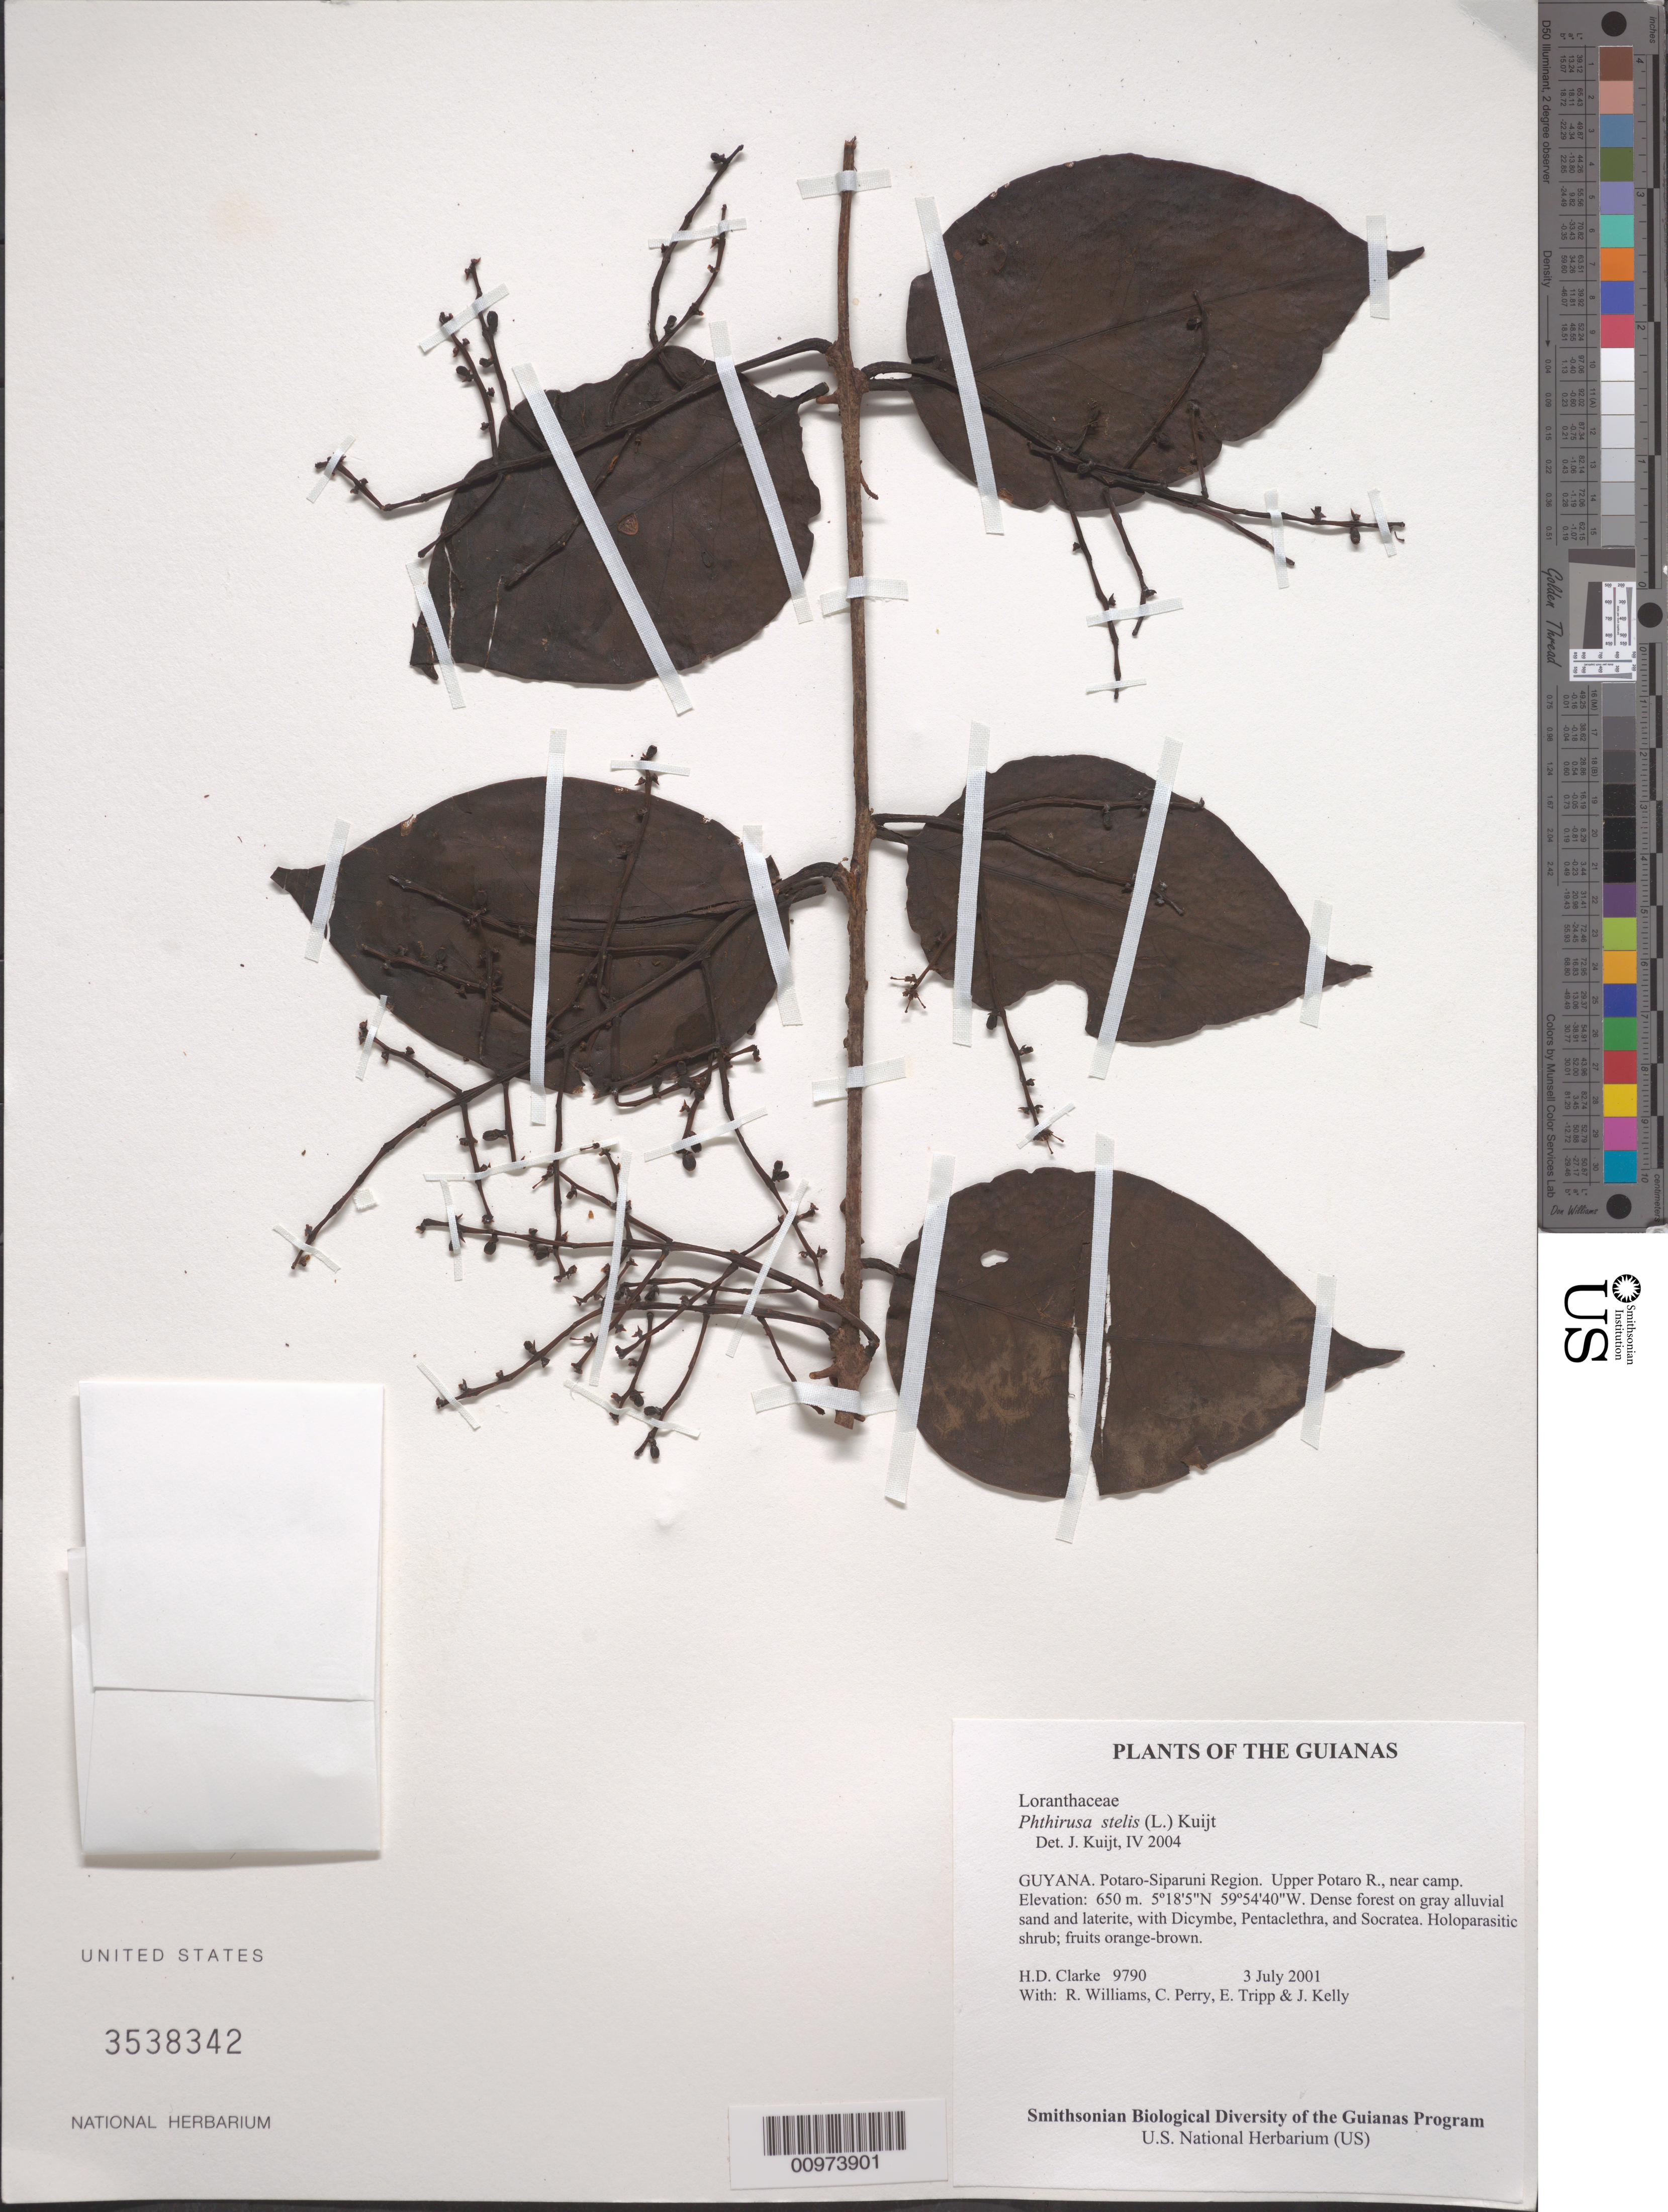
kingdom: Plantae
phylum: Tracheophyta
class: Magnoliopsida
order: Santalales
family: Loranthaceae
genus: Phthirusa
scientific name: Phthirusa stelis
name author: (L.) Kuijt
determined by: Kuijt, Job, (CANADA)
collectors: H. D. Clarke, R. Williams, C. Perry, E. Tripp & J. Kelly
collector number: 9790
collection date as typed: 3 July 2001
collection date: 2001-07-03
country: Guyana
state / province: Potaro-Siparuni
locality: Upper Potaro R., near camp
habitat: Dense forest on gray alluvial sand and laterite, with Dicymbe, Pentaclethra, and Socratea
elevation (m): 650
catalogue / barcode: US 3538342